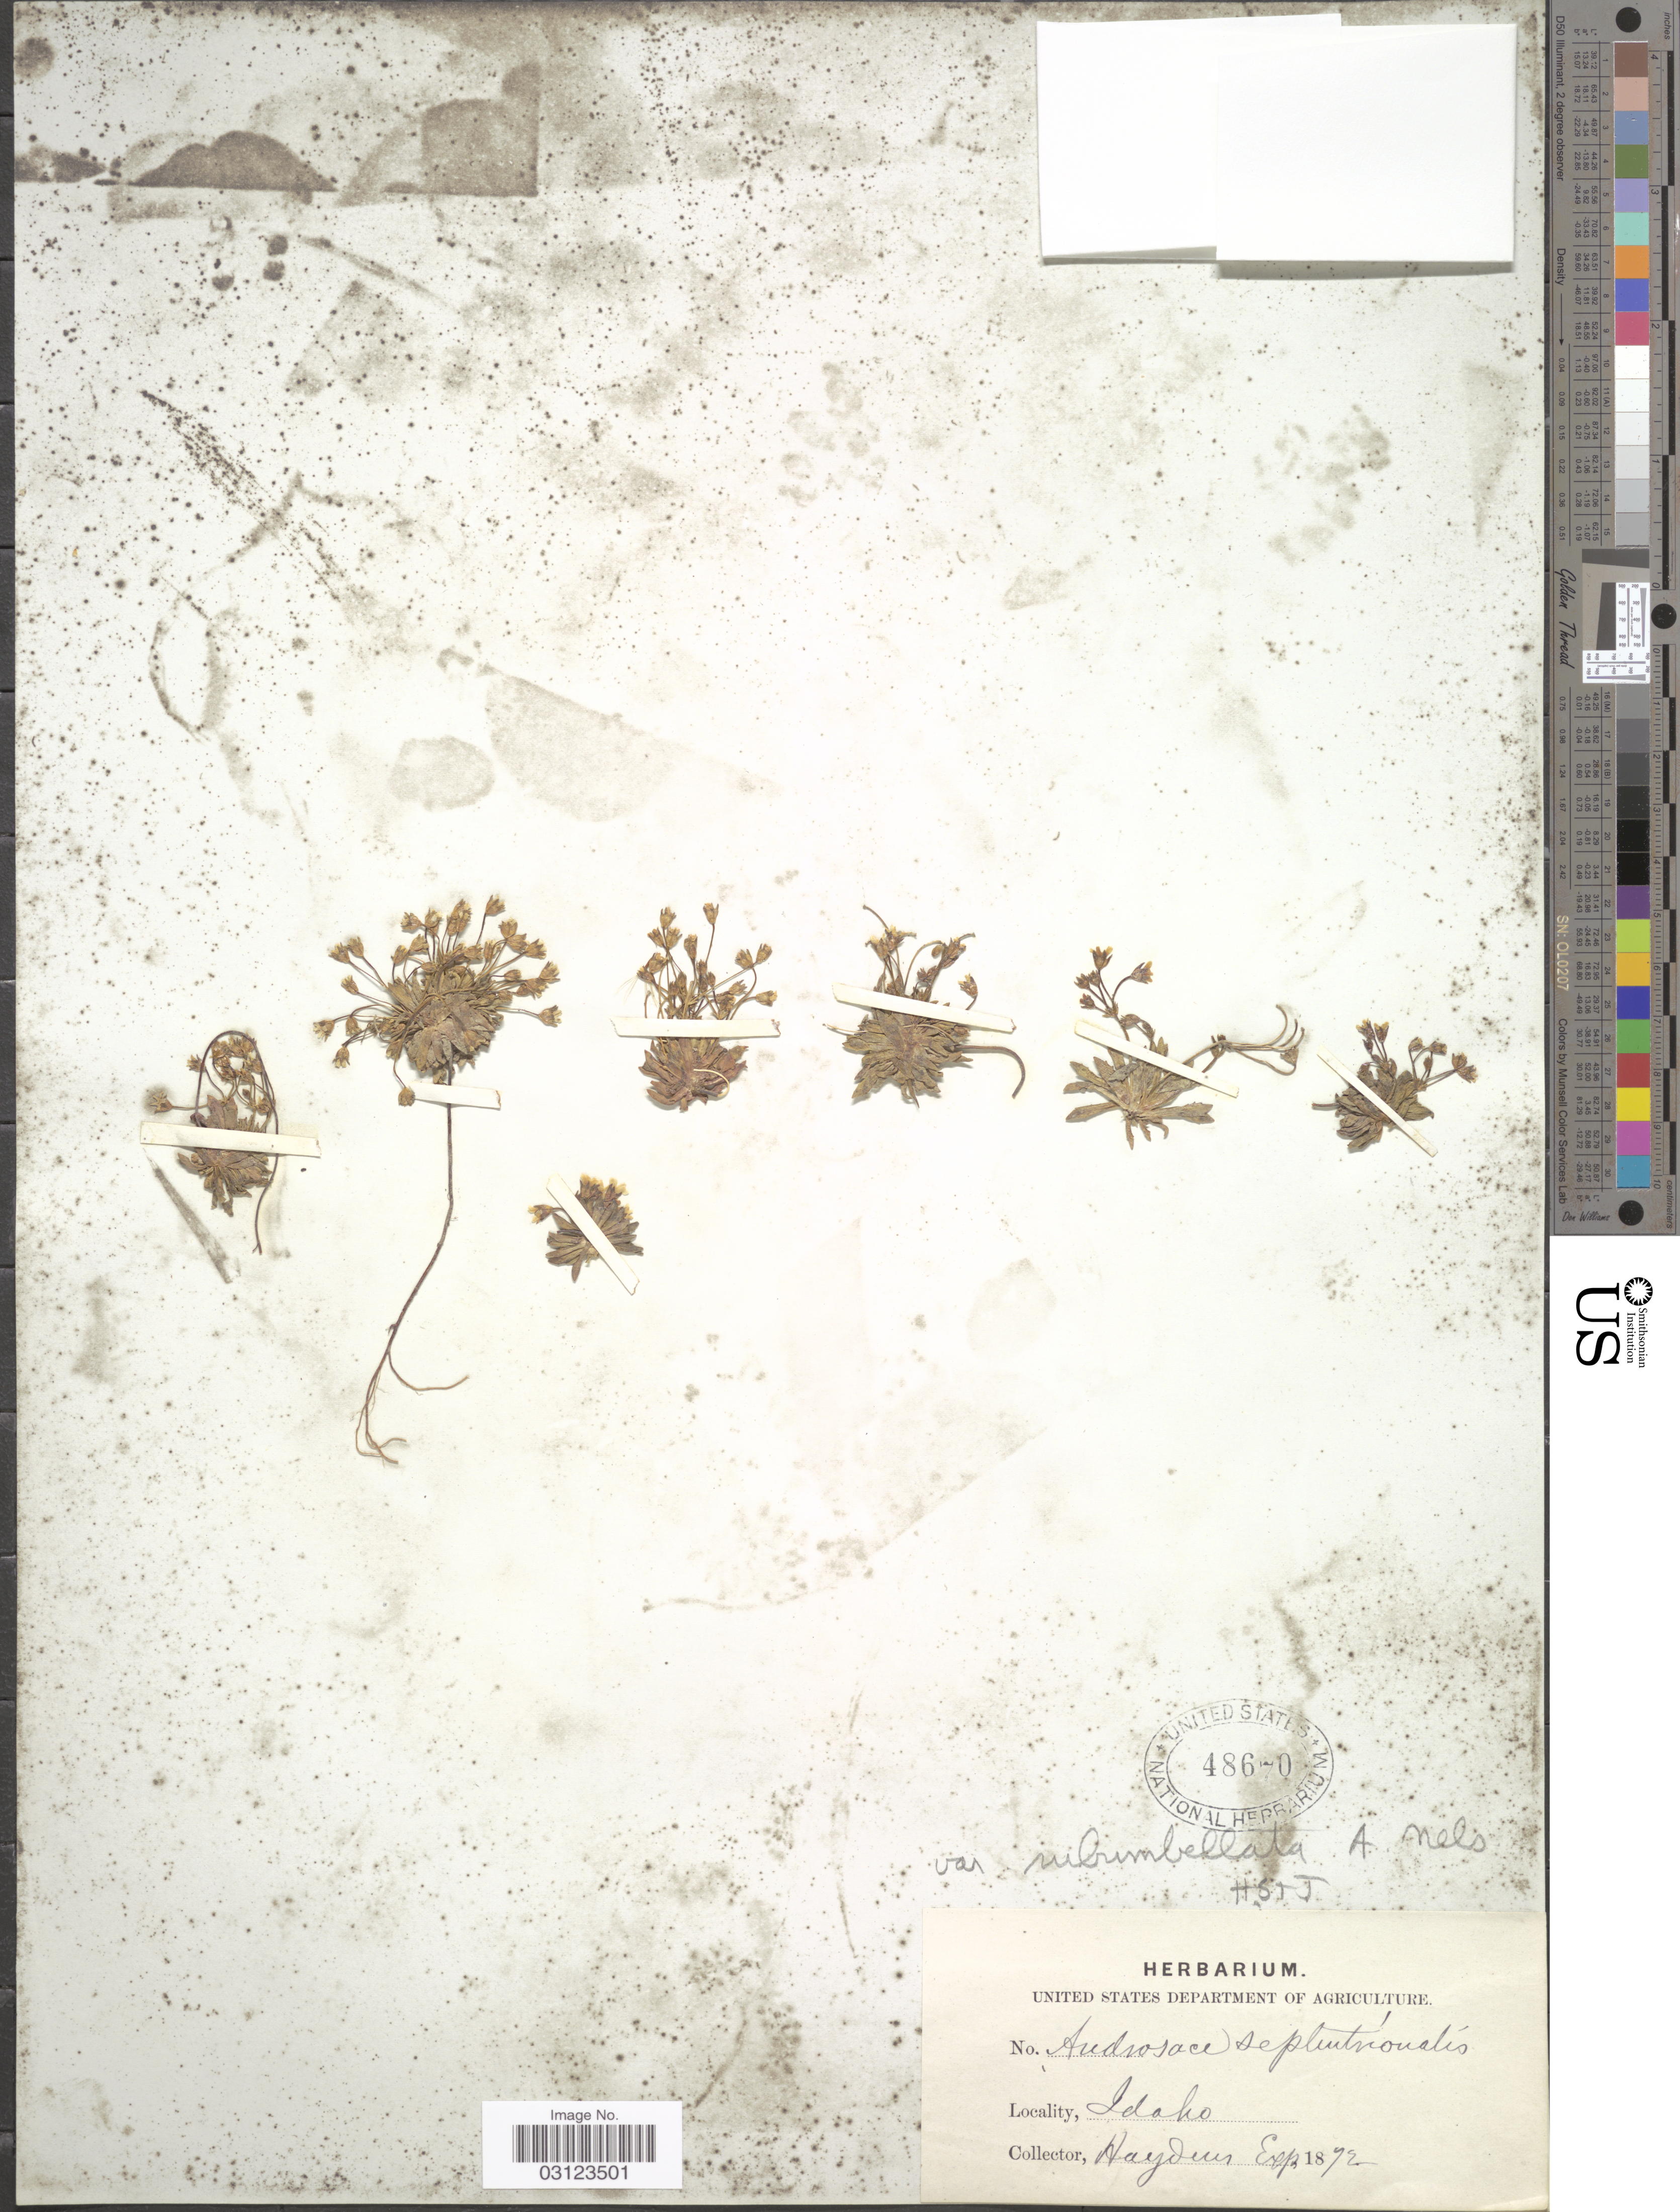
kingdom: Plantae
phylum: Tracheophyta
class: Magnoliopsida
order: Ericales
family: Primulaceae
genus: Androsace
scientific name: Androsace septentrionalis var. puberulenta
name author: (Rydb.) R. Knuth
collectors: Hayden Exped.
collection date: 1872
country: United States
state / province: Idaho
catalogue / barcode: US 48670